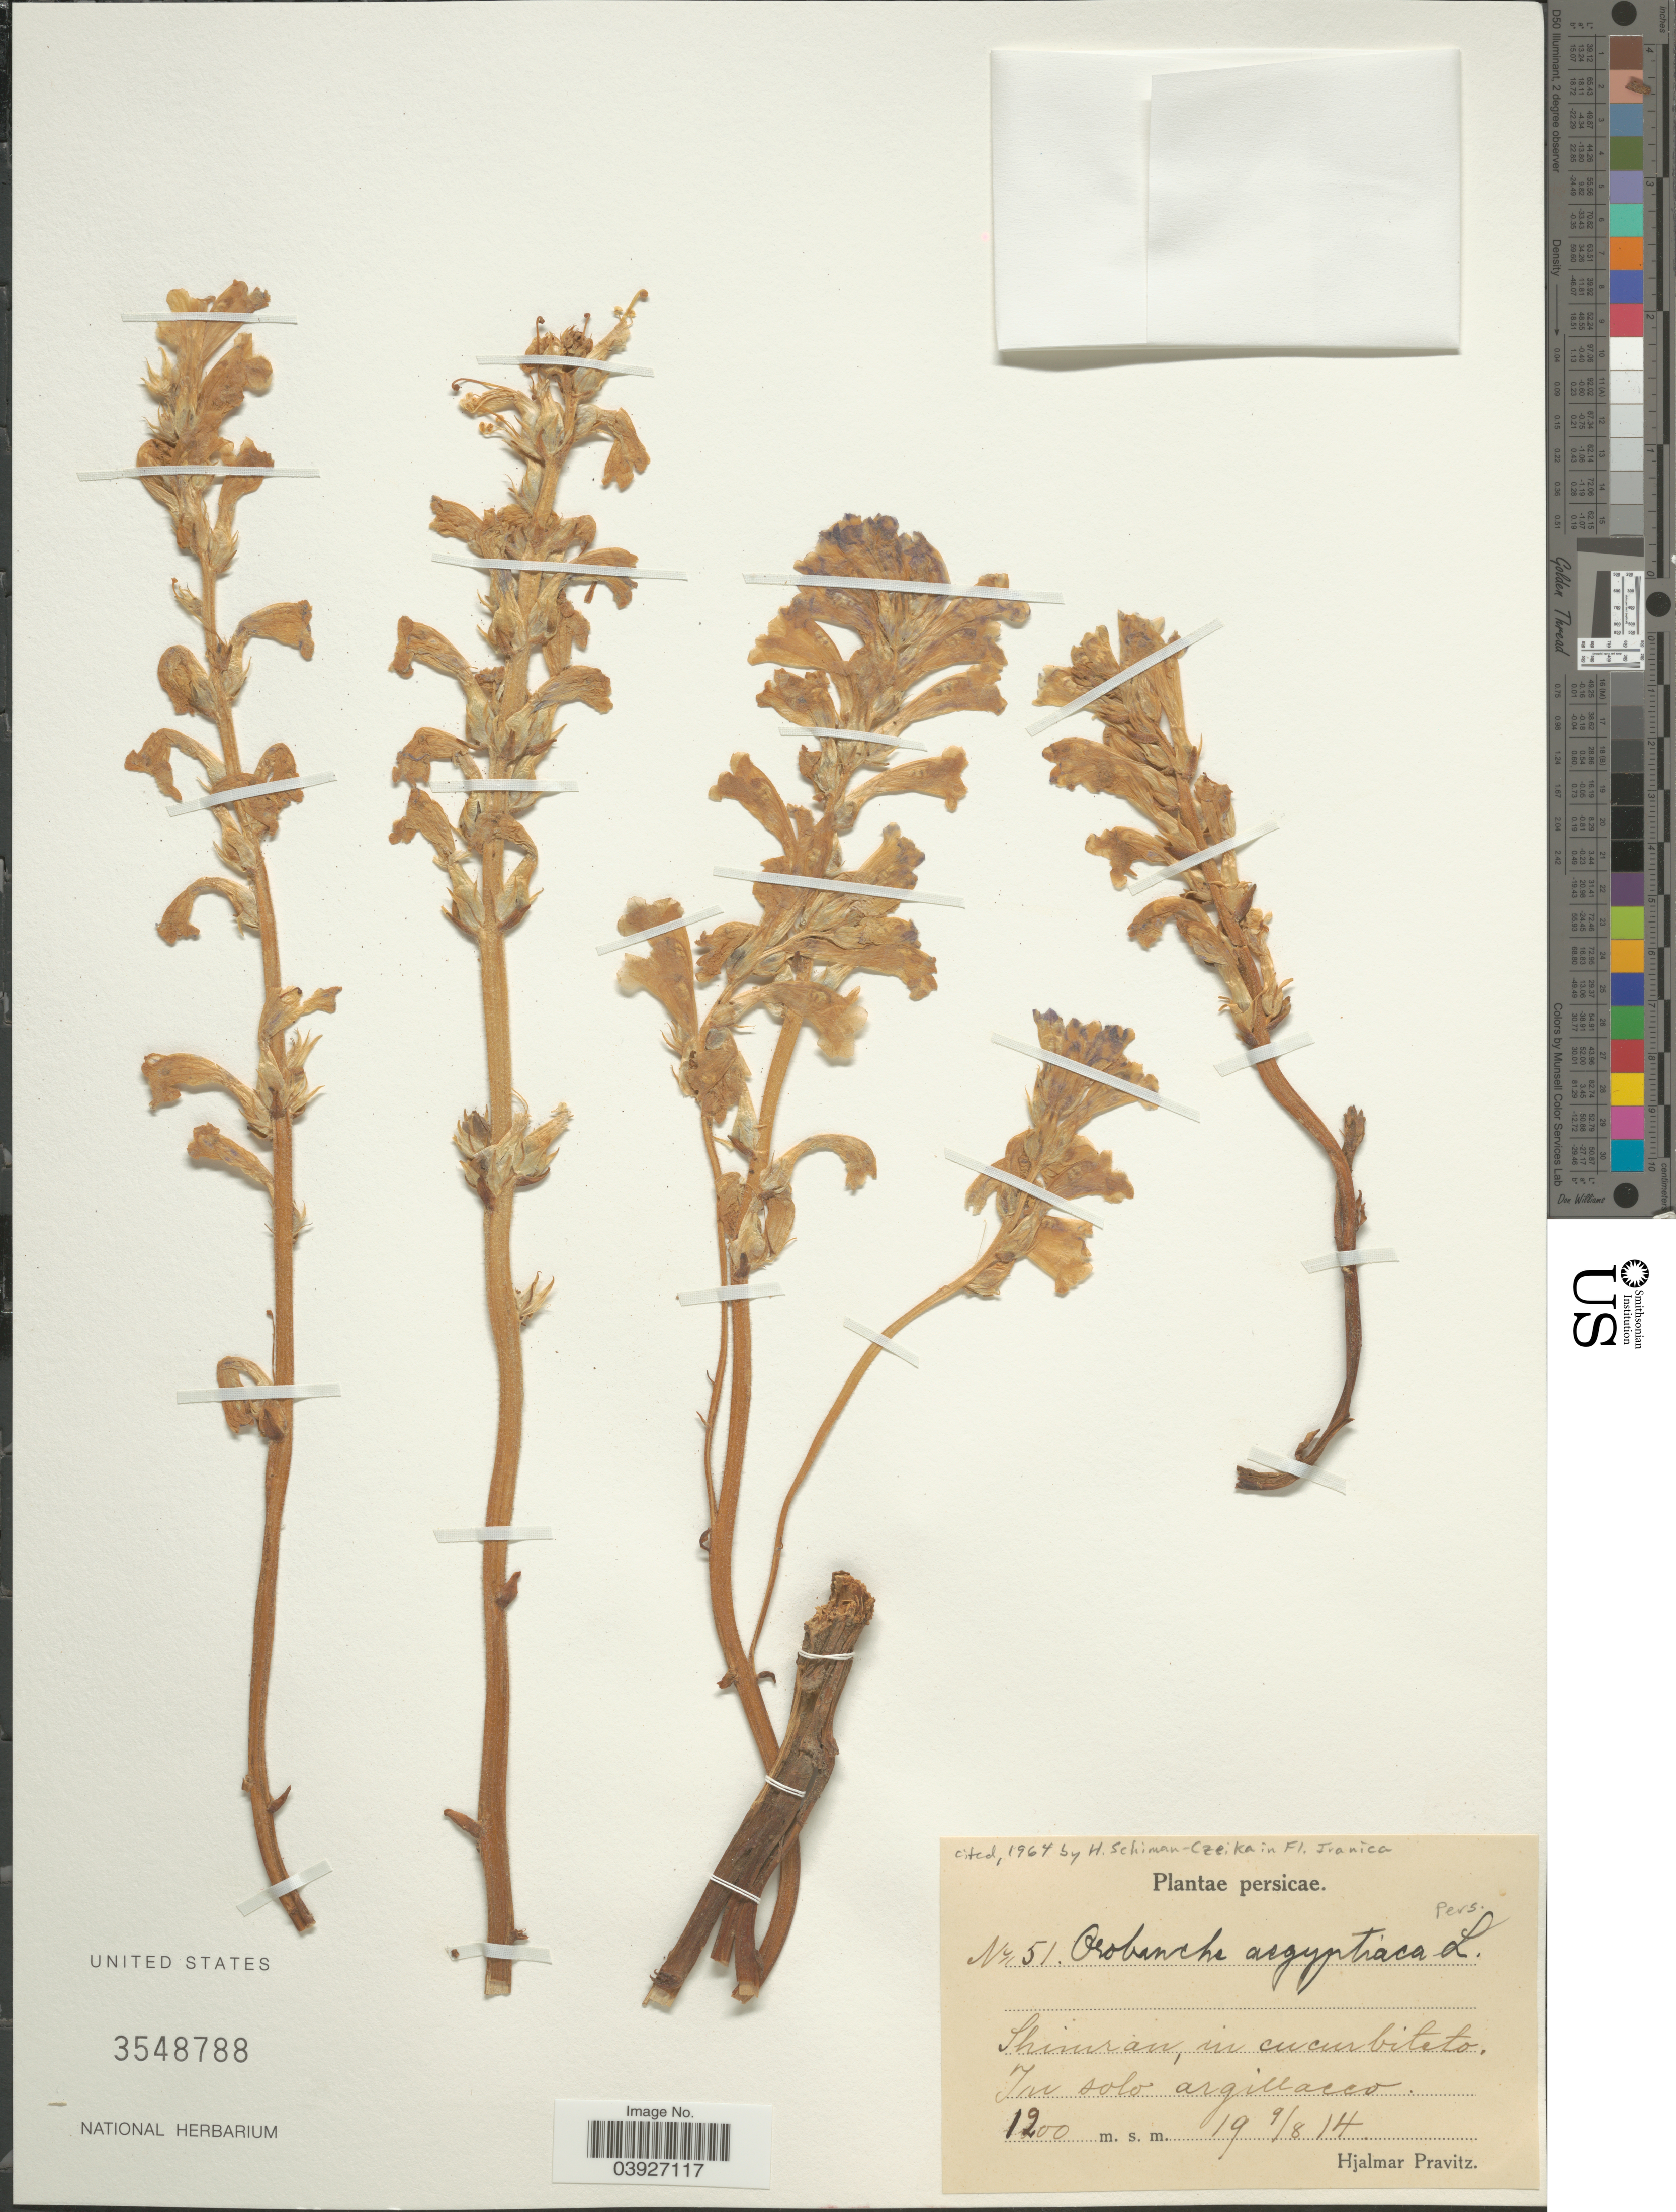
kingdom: Plantae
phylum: Tracheophyta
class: Magnoliopsida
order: Lamiales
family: Orobanchaceae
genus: Orobanche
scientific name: Orobanche aegyptiaca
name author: Pers.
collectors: H. Pravitz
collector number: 51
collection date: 1914-08-09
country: Iran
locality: Persicae. Shimran, in cucurbiteto.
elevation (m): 1200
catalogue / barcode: US 3548788